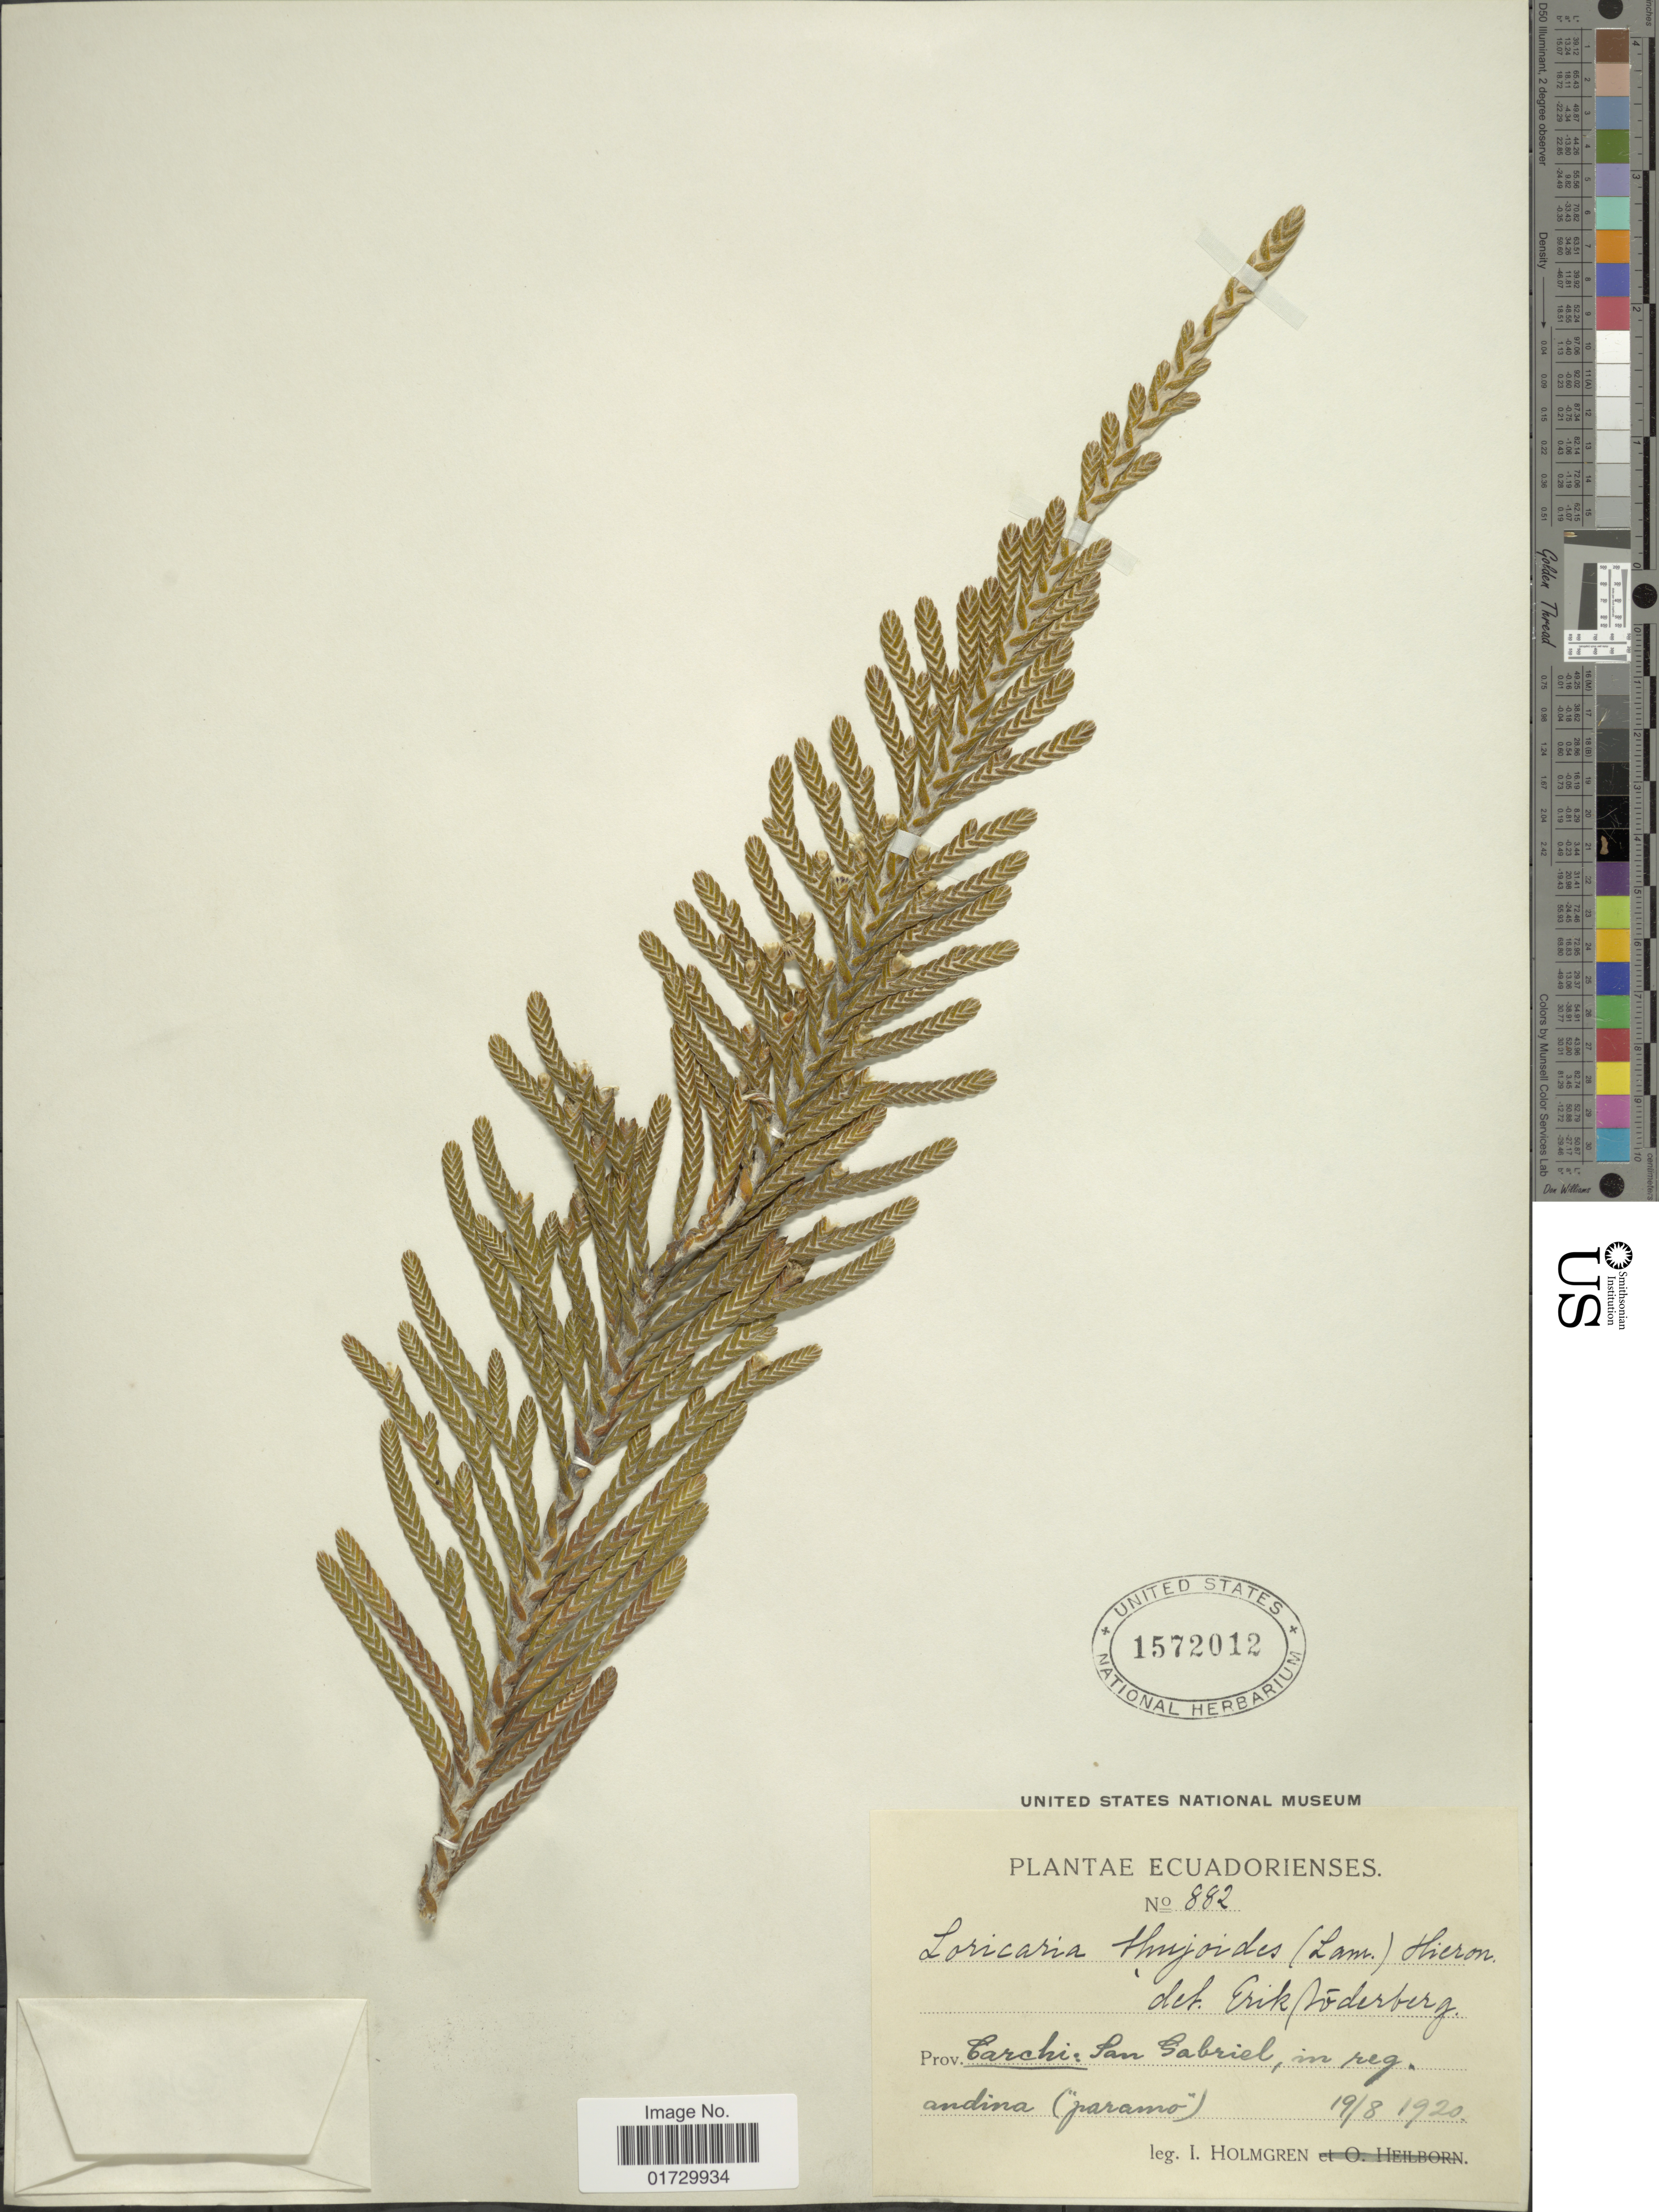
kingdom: Plantae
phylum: Tracheophyta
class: Magnoliopsida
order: Asterales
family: Asteraceae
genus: Loricaria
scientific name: Loricaria thuyoides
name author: (Lam.) Sch. Bip.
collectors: I. Holmgren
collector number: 882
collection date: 1920-08-19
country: Ecuador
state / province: Carchi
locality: San Gabriel, in reg. andina ( "jaramo")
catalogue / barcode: US 1572012